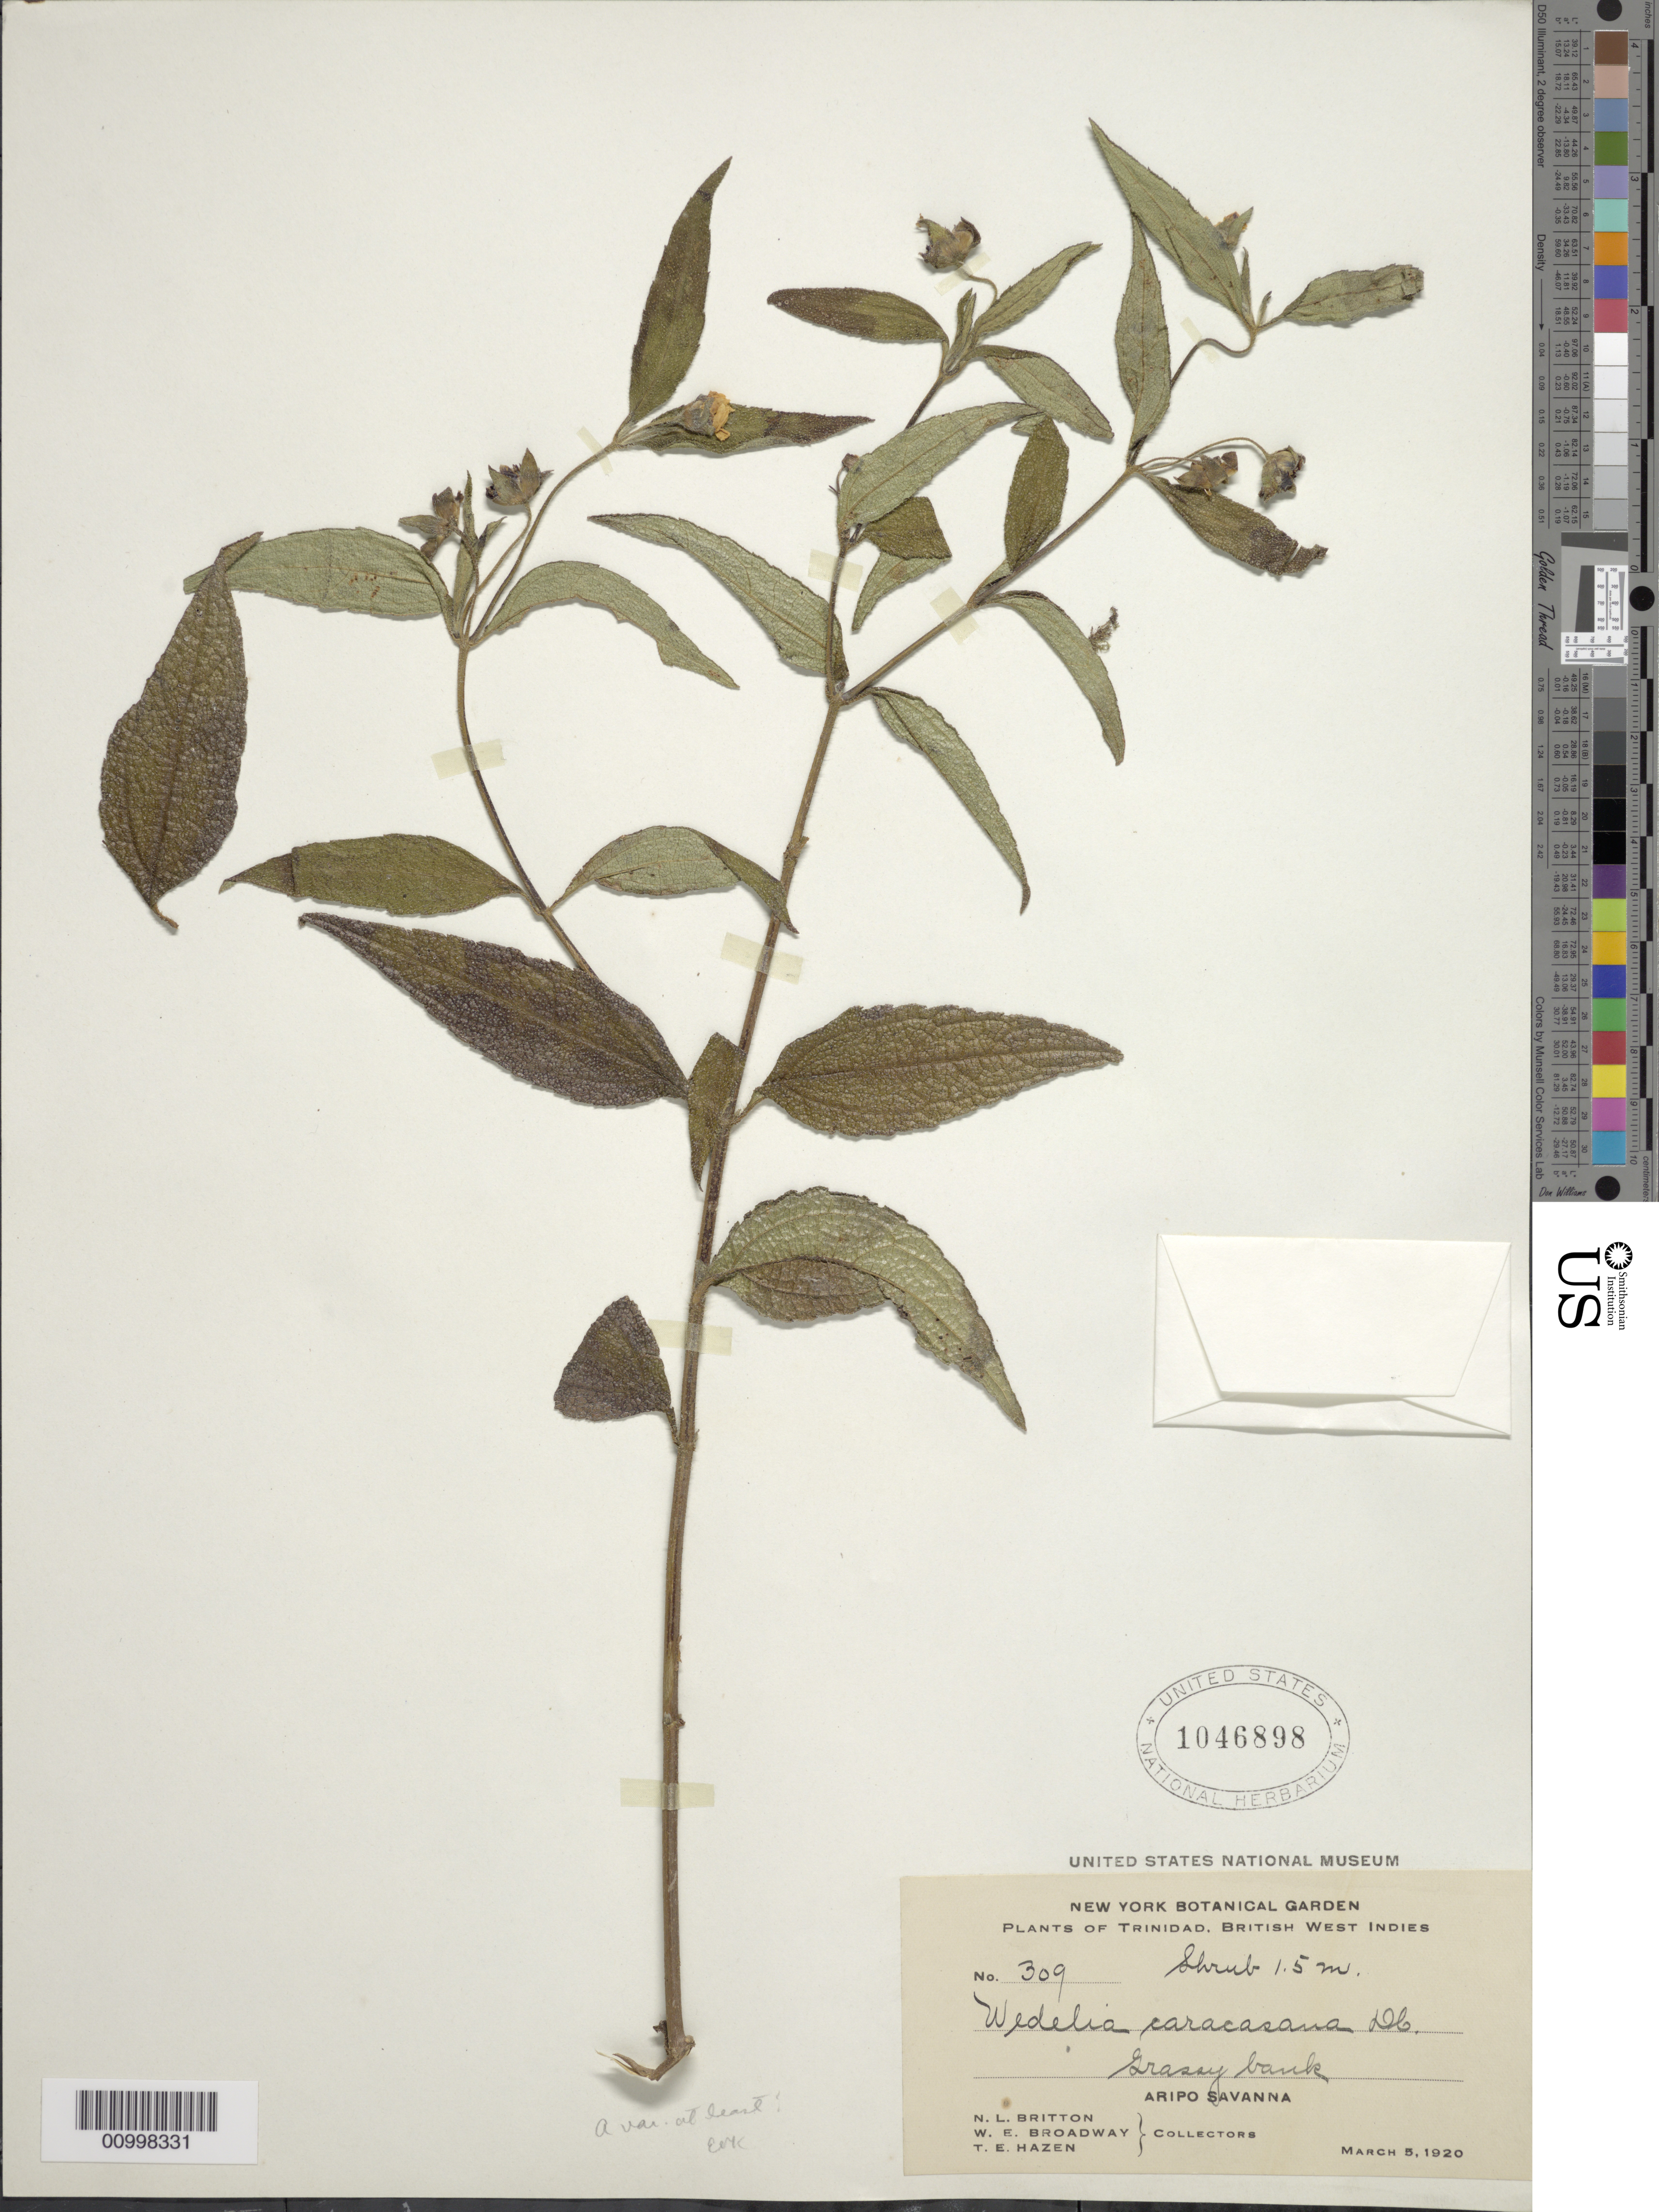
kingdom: Plantae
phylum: Tracheophyta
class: Magnoliopsida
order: Asterales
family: Asteraceae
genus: Wedelia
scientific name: Wedelia calycina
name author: Rich.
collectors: N. Britton, W. E. Broadway & T. E. Hazen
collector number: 309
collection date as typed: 05 Mar 1920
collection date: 1920-03-05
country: Trinidad and Tobago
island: Trinidad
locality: Aripo Savanna, grassy bank.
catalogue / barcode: US 1046898